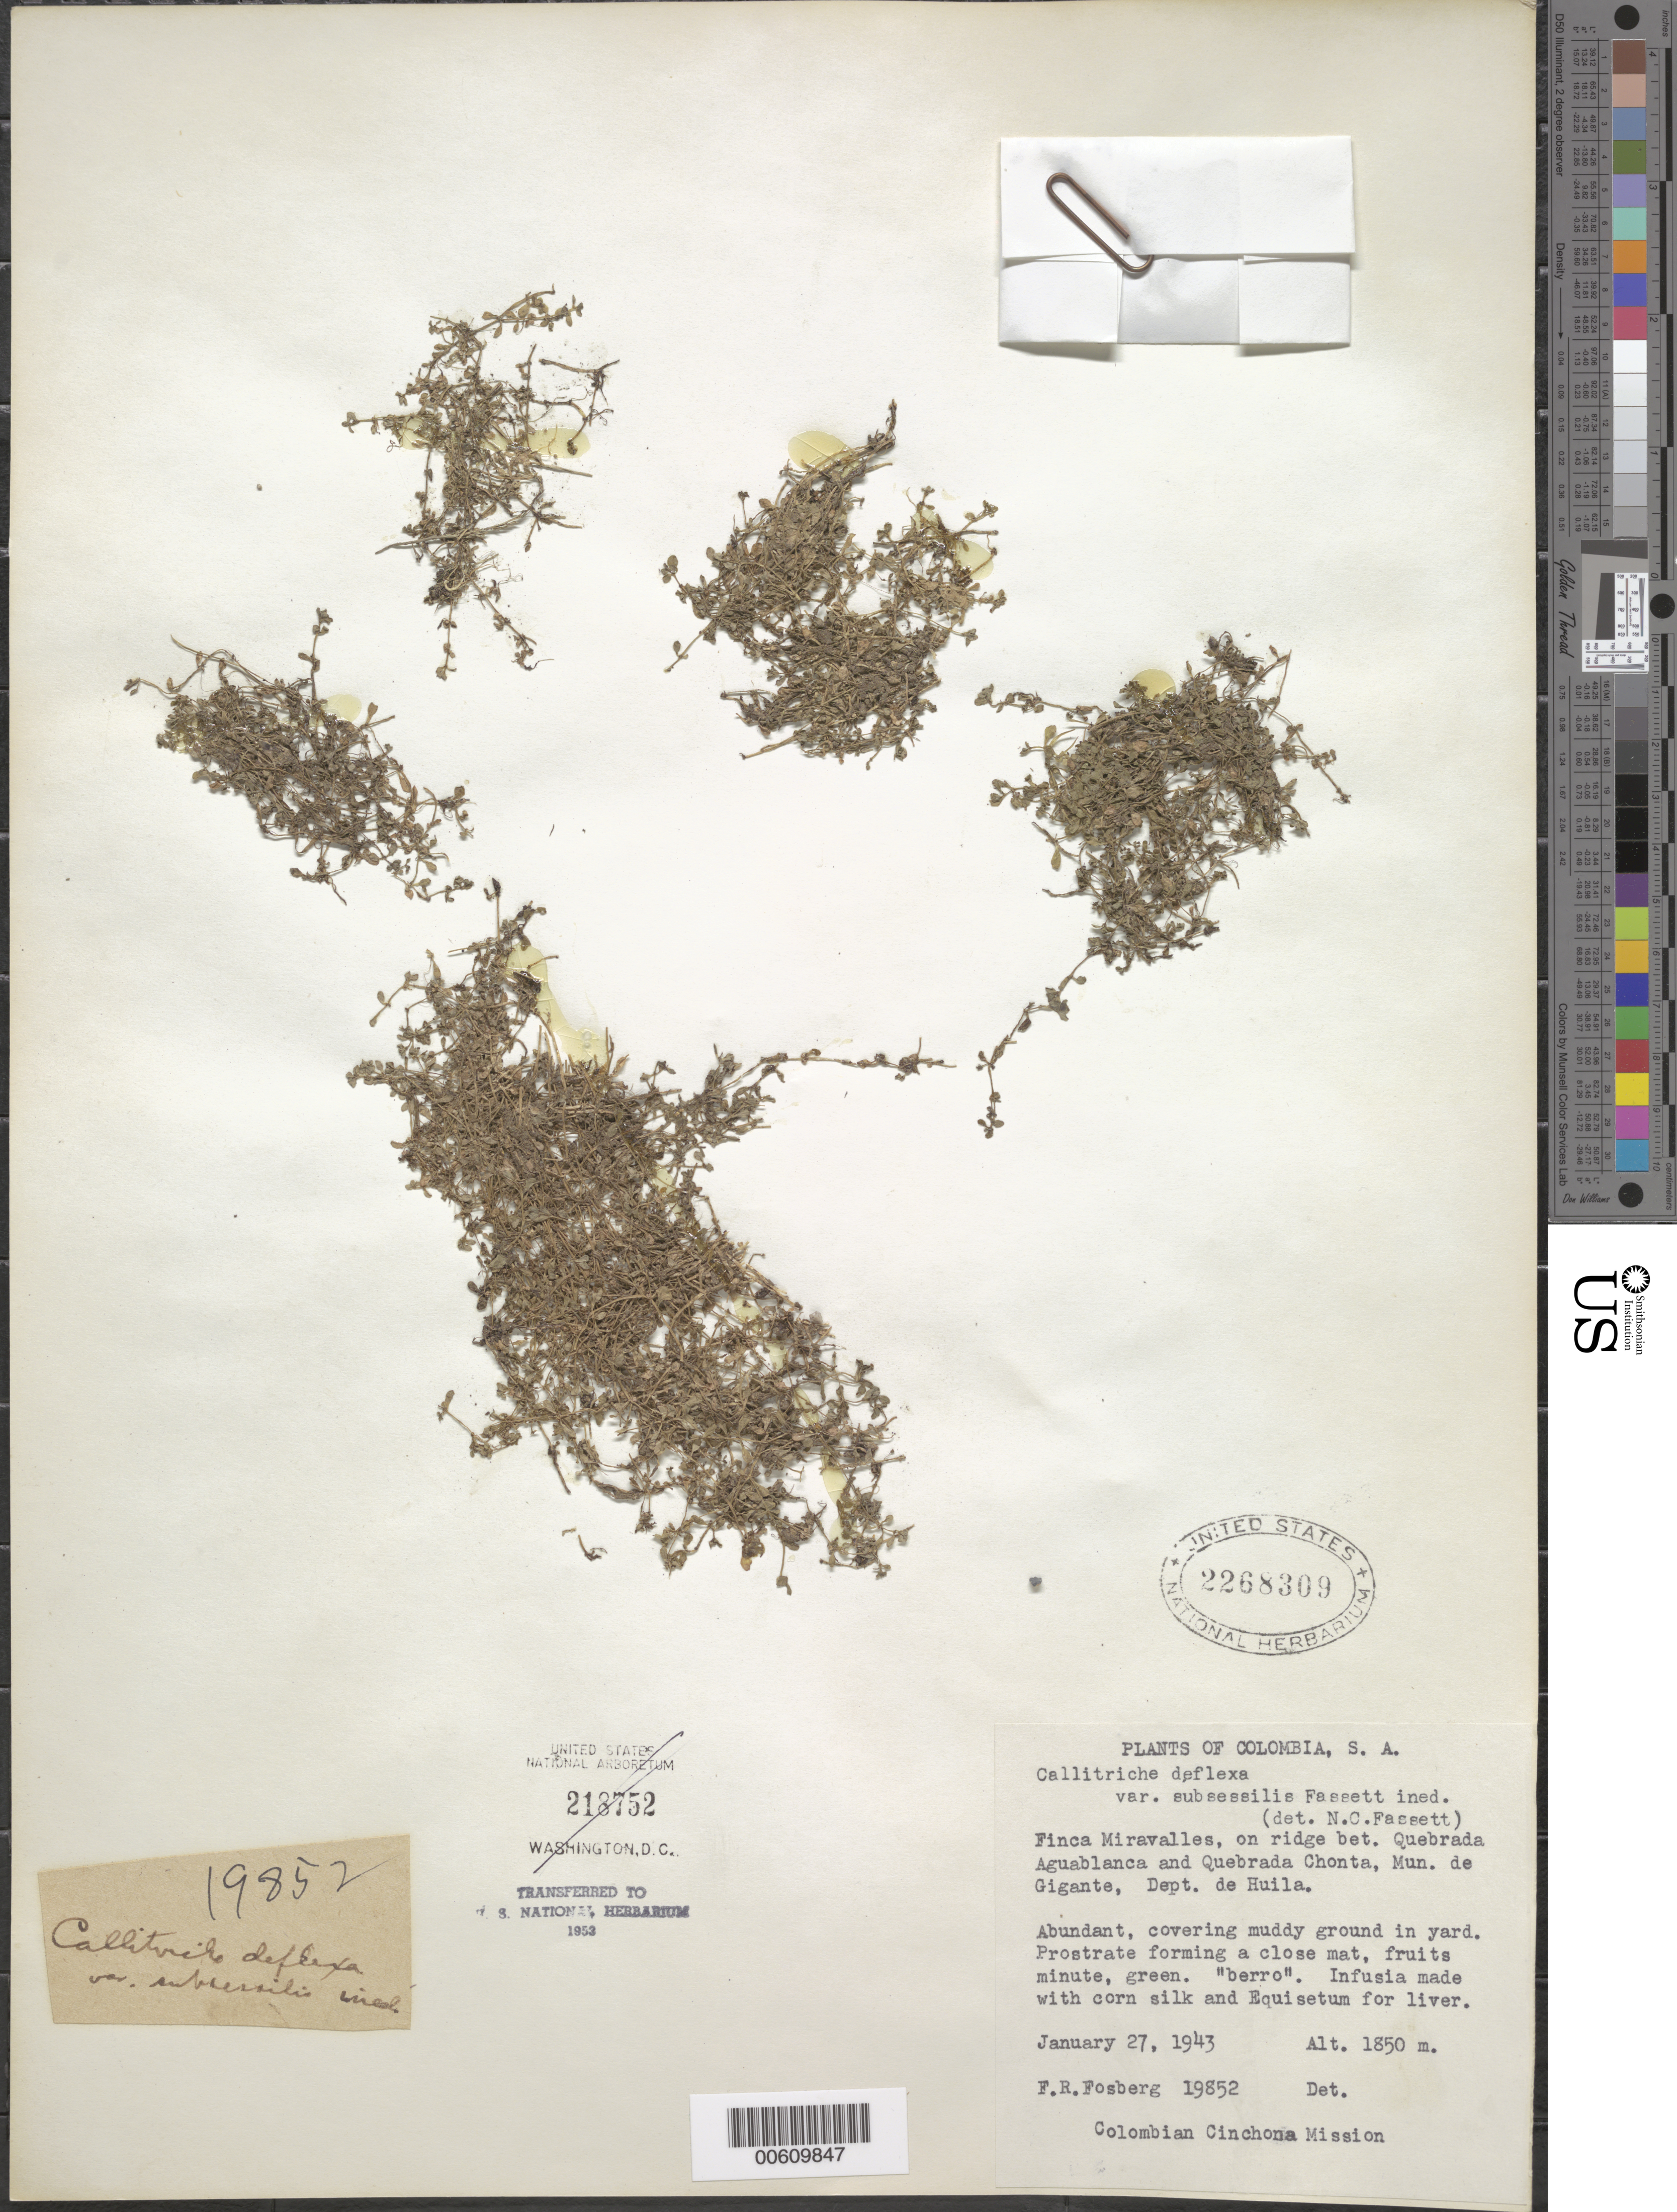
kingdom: Plantae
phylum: Tracheophyta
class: Magnoliopsida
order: Lamiales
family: Plantaginaceae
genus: Callitriche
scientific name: Callitriche deflexa var. subsessilis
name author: Fassett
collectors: F. R. Fosberg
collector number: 19852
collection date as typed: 27 Jan 1943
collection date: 1943-01-27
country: Colombia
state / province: Huila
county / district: Gigante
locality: Quebrada Aguablanca and Quebrada Chonta, Finca Miravalles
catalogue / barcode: US 2268309